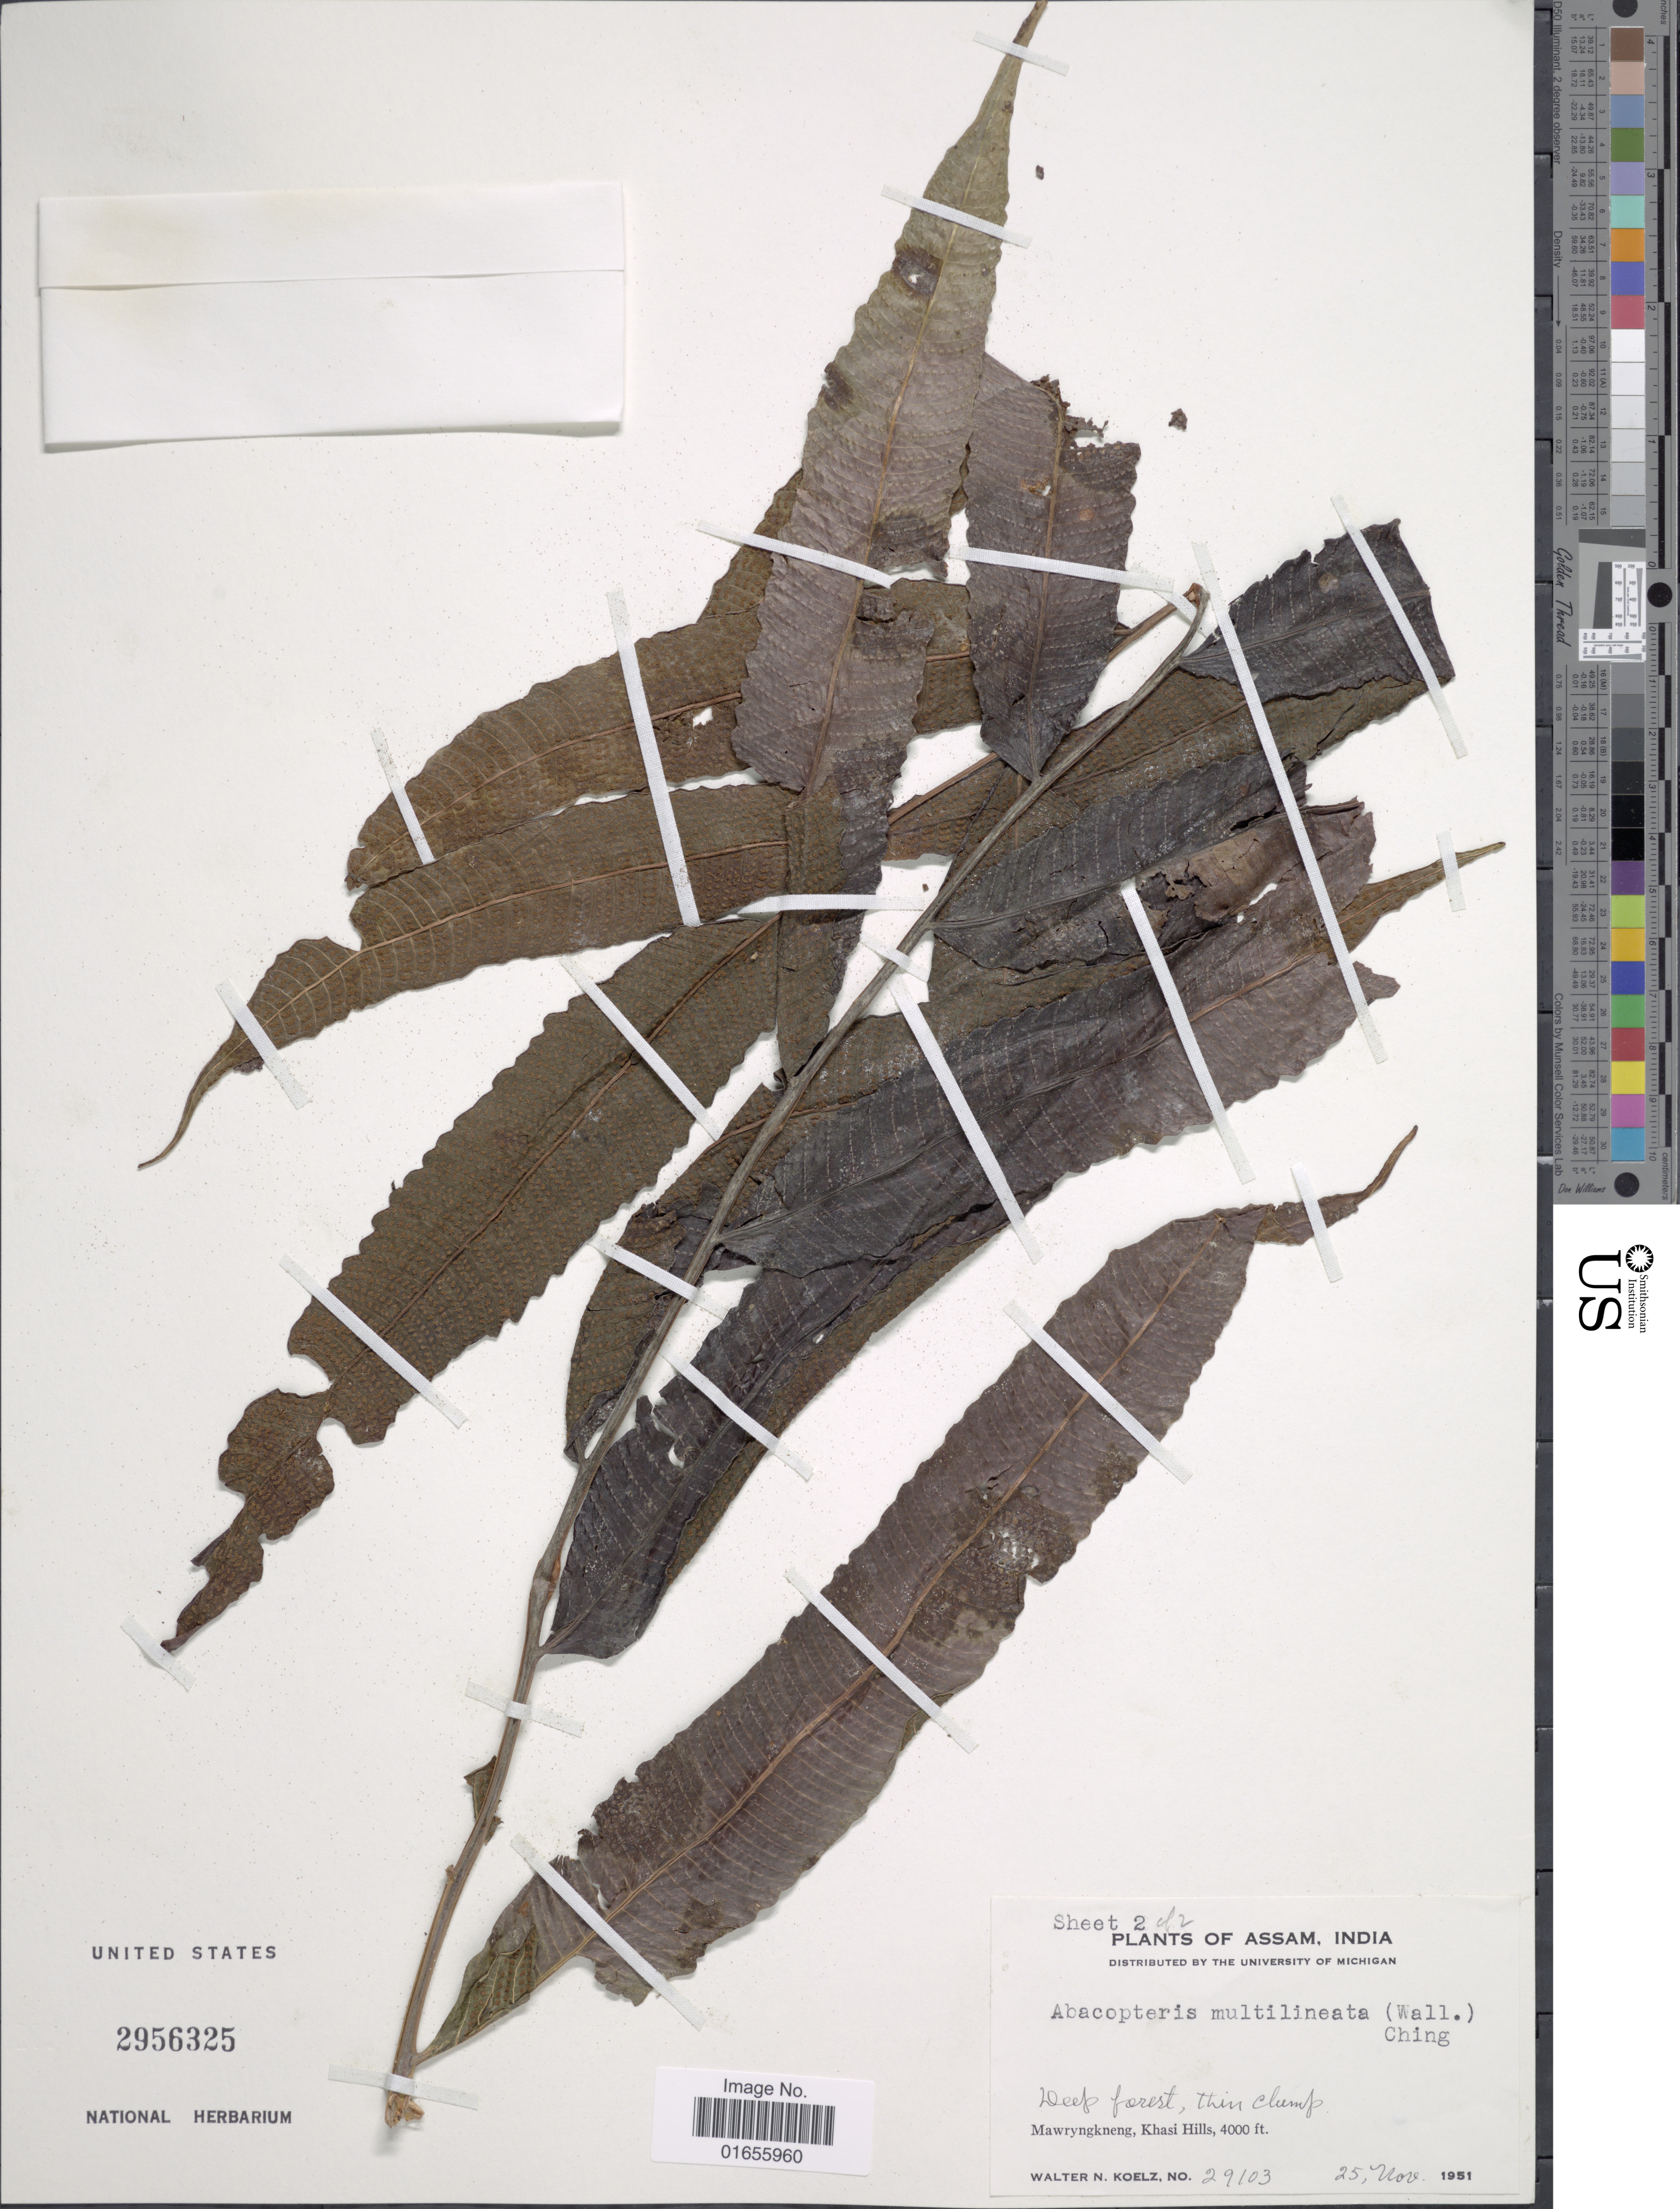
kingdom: Plantae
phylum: Tracheophyta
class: Polypodiopsida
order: Polypodiales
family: Thelypteridaceae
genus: Pronephrium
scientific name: Pronephrium nudatum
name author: (Roxb.) Holttum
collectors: W. N. Koelz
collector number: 29103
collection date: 1951-11-25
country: India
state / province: Meghalaya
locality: Mawryngkneng, Khasi Hills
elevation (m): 1219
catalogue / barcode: US 2956325